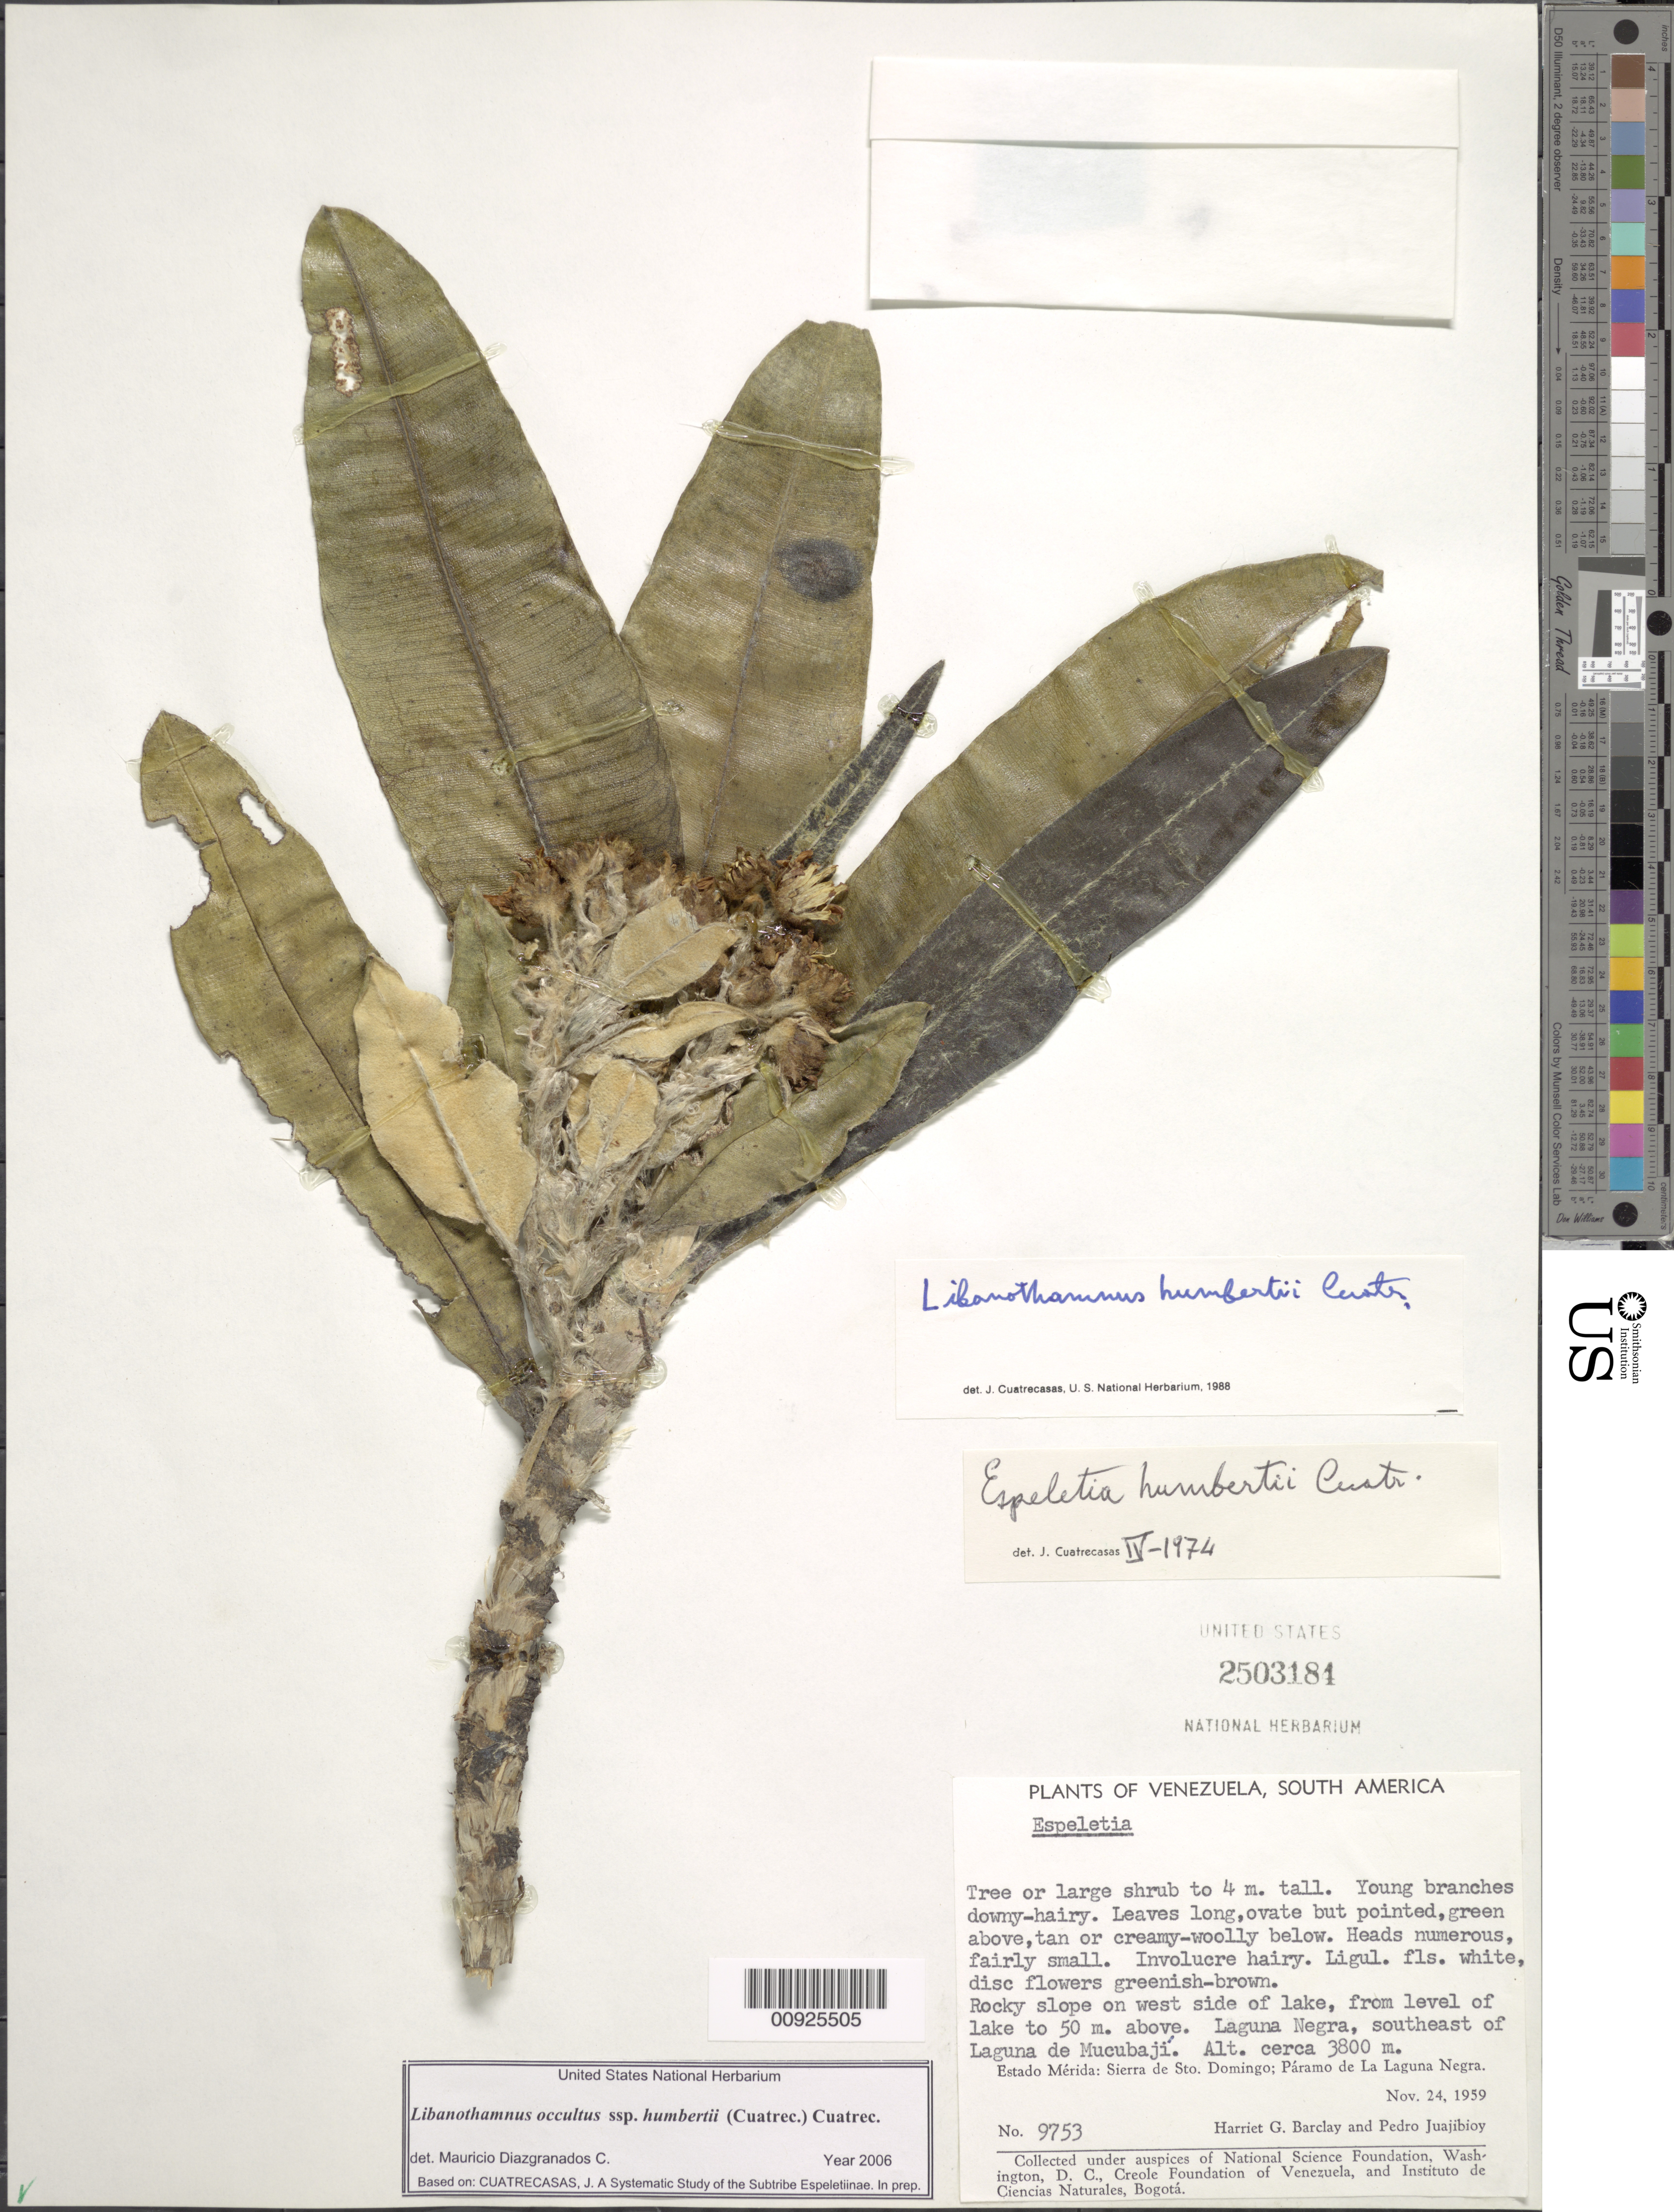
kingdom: Plantae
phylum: Tracheophyta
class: Magnoliopsida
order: Asterales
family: Asteraceae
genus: Libanothamnus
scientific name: Libanothamnus occultus subsp. humbertii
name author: (Cuatrec.) Cuatrec.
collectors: H. G. Barclay & P. Juajibioy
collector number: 9753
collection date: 1959-11-24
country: Venezuela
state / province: Mérida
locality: Sierra de Santo Domingo, Laguna negra (southeast of Laguna de Mucubají).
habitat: Rocky slope on west side of lake, from level of lake to 50 m above.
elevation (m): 3800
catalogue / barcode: US 2503184